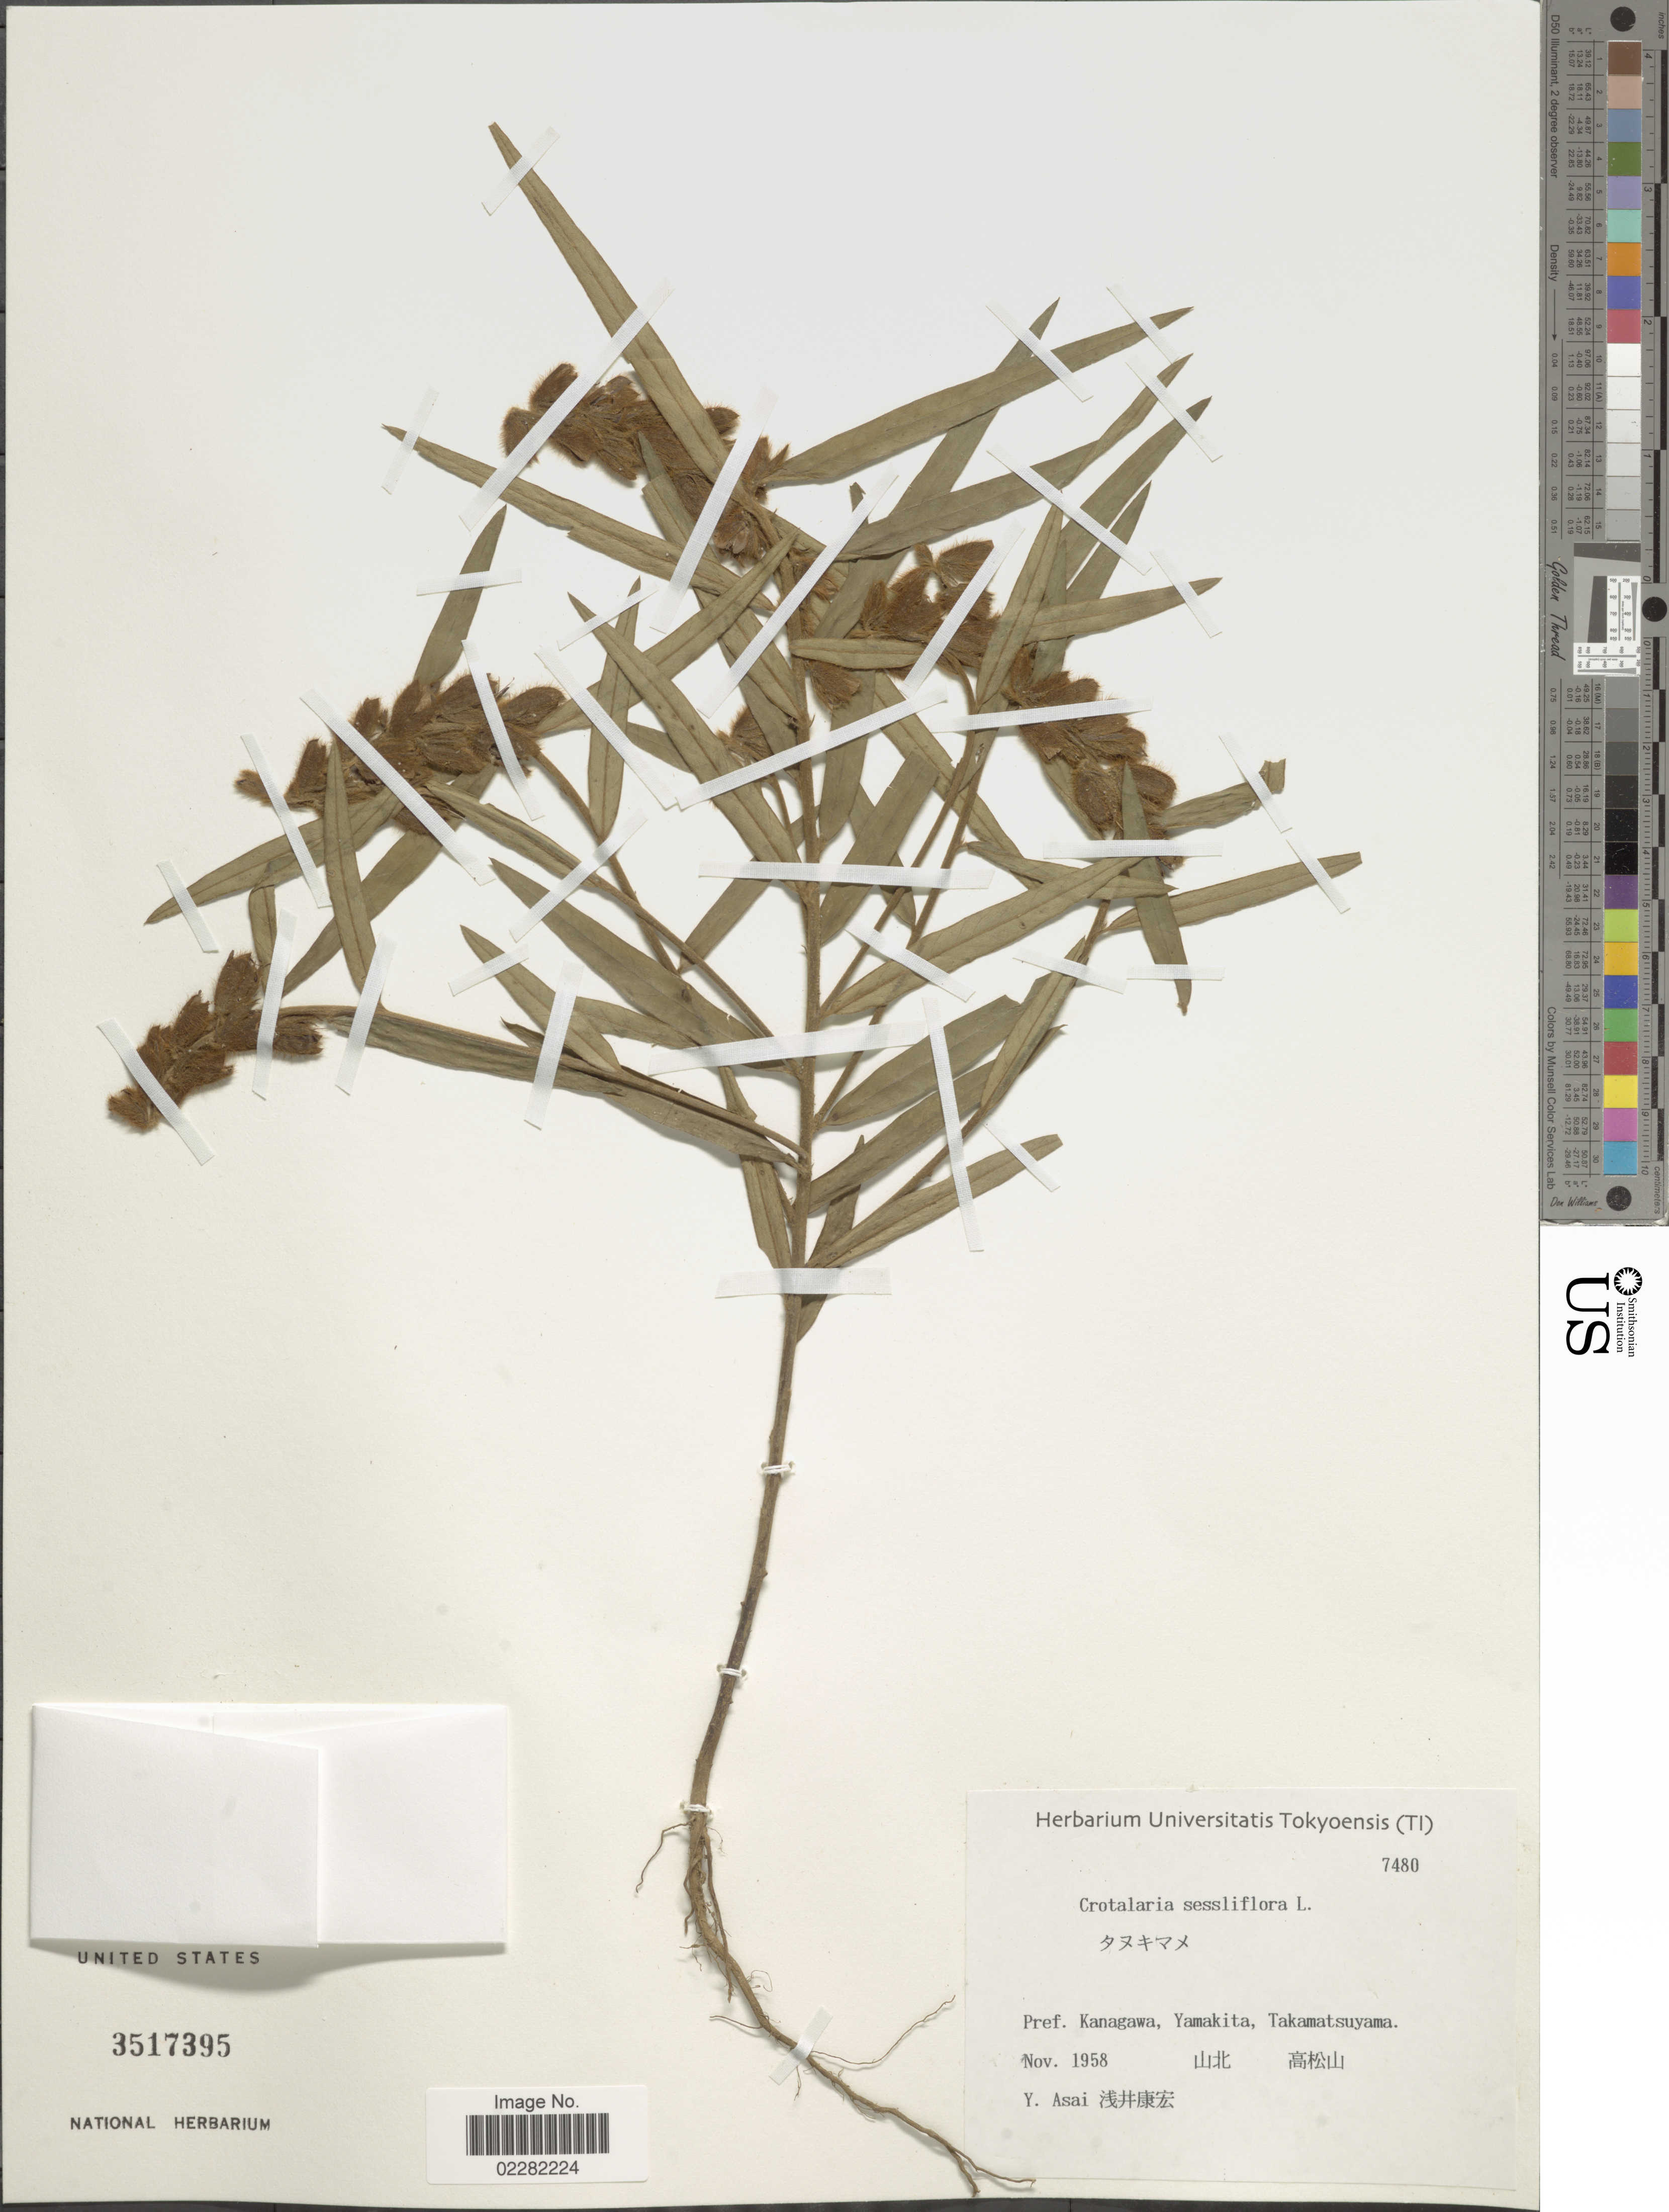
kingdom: Plantae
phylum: Tracheophyta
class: Magnoliopsida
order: Fabales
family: Fabaceae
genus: Crotalaria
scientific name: Crotalaria sessilifolia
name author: L.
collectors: Y. Asai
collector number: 7480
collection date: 1958-11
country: Japan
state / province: Kanagawa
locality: Yamakita, Takamatsuyama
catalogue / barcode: US 3517395